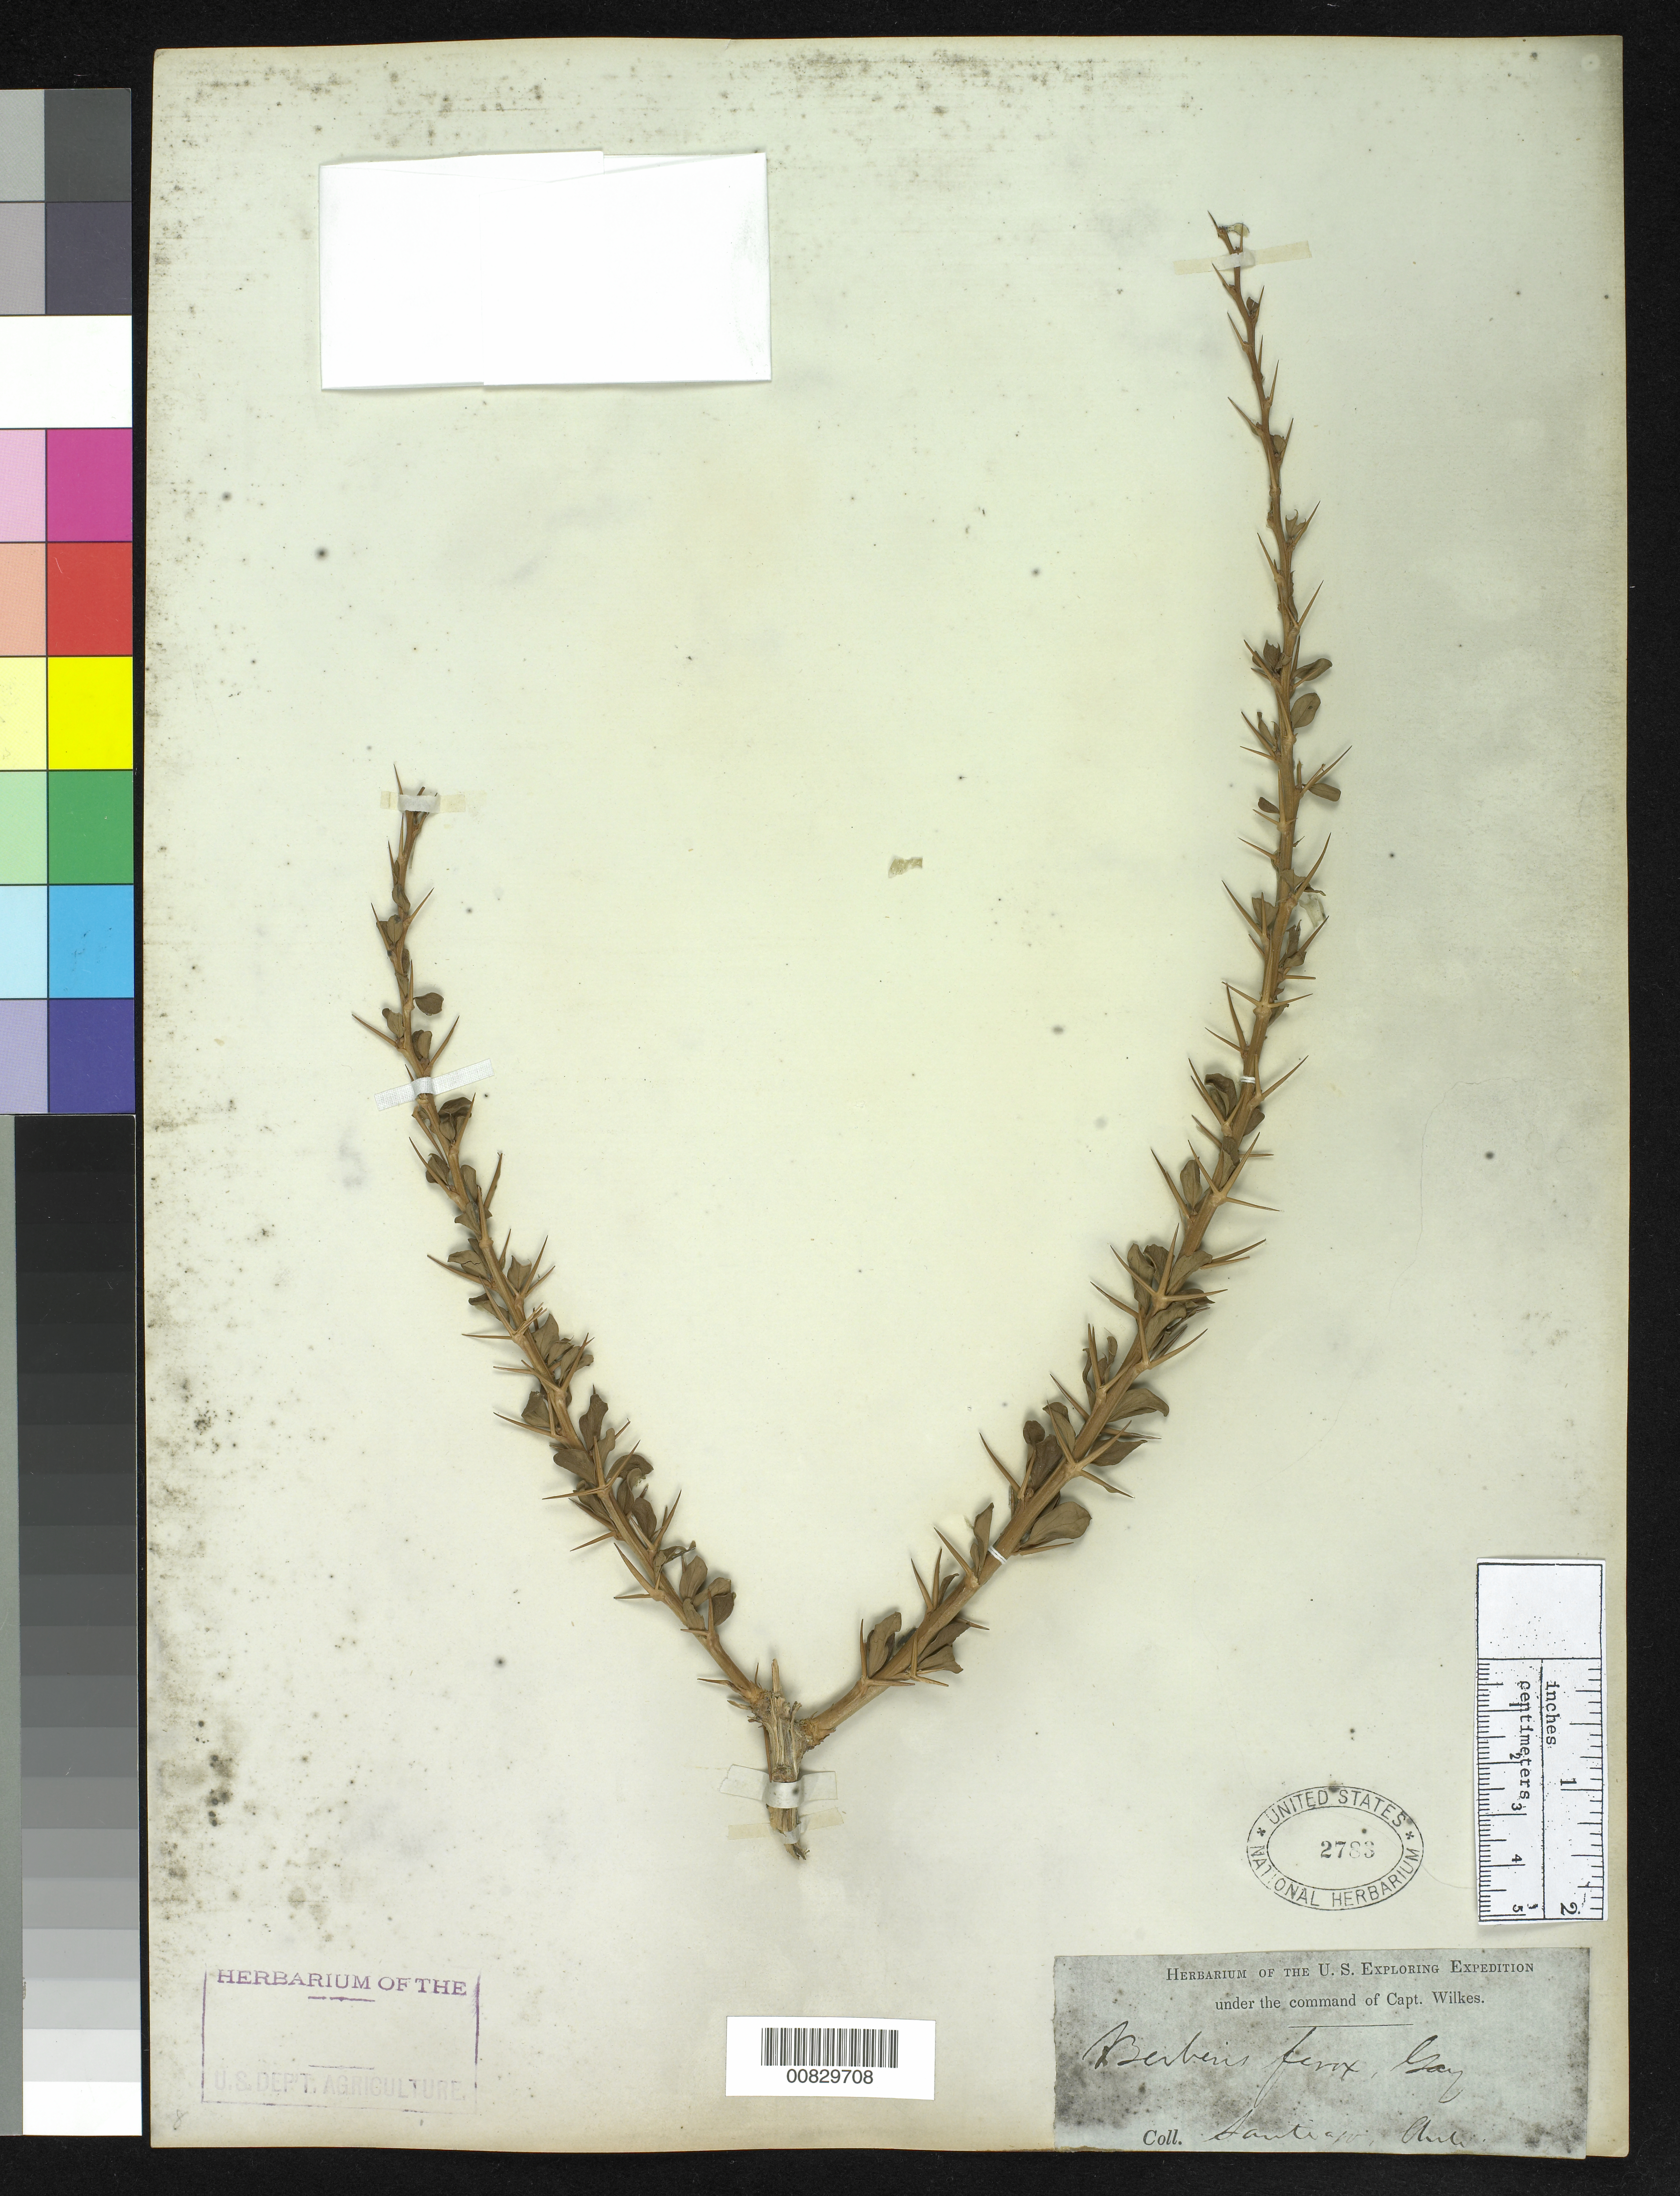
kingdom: Plantae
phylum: Tracheophyta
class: Magnoliopsida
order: Ranunculales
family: Berberidaceae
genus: Berberis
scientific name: Berberis ferox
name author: Gay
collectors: Wilkes Explor. Exped.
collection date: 1838/1842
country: Chile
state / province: Región Metropolitana (RM)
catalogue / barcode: US 2783